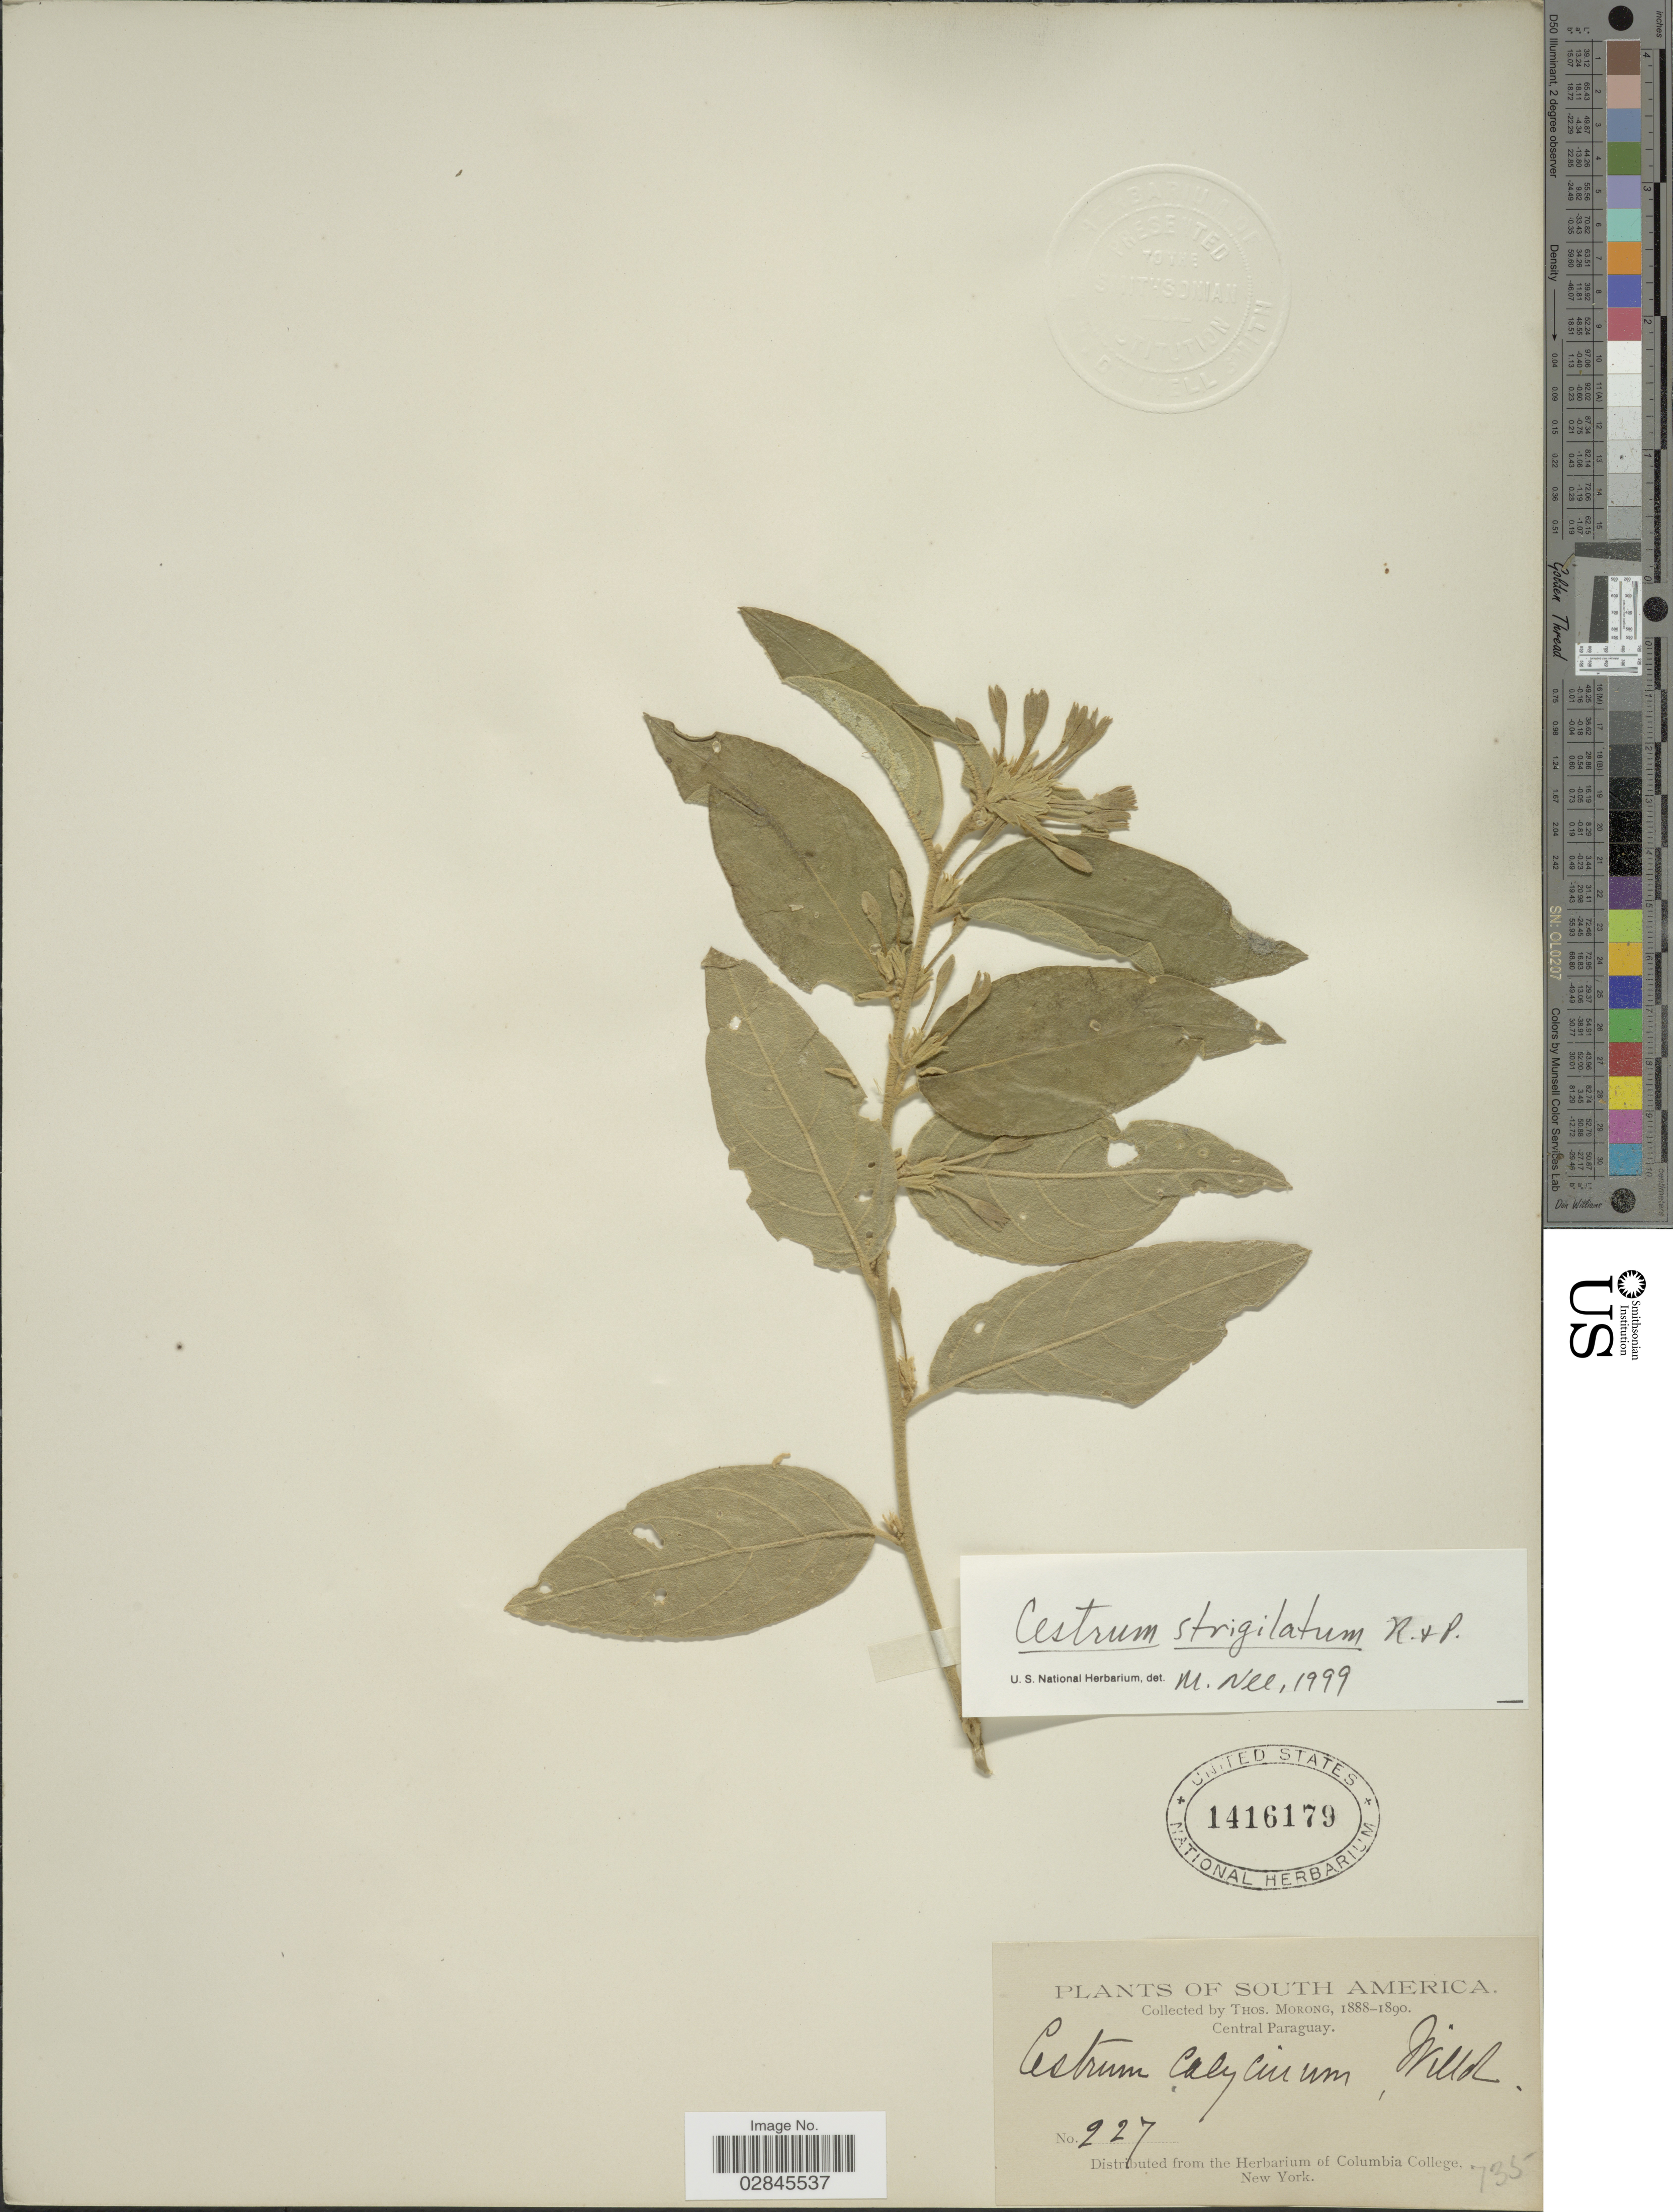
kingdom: Plantae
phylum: Tracheophyta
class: Magnoliopsida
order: Solanales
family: Solanaceae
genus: Cestrum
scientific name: Cestrum strigilatum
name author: Ruiz & Pav.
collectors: ex herb. T. Morong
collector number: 227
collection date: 1888/1890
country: Paraguay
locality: Central Paraguay.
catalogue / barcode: US 1416179